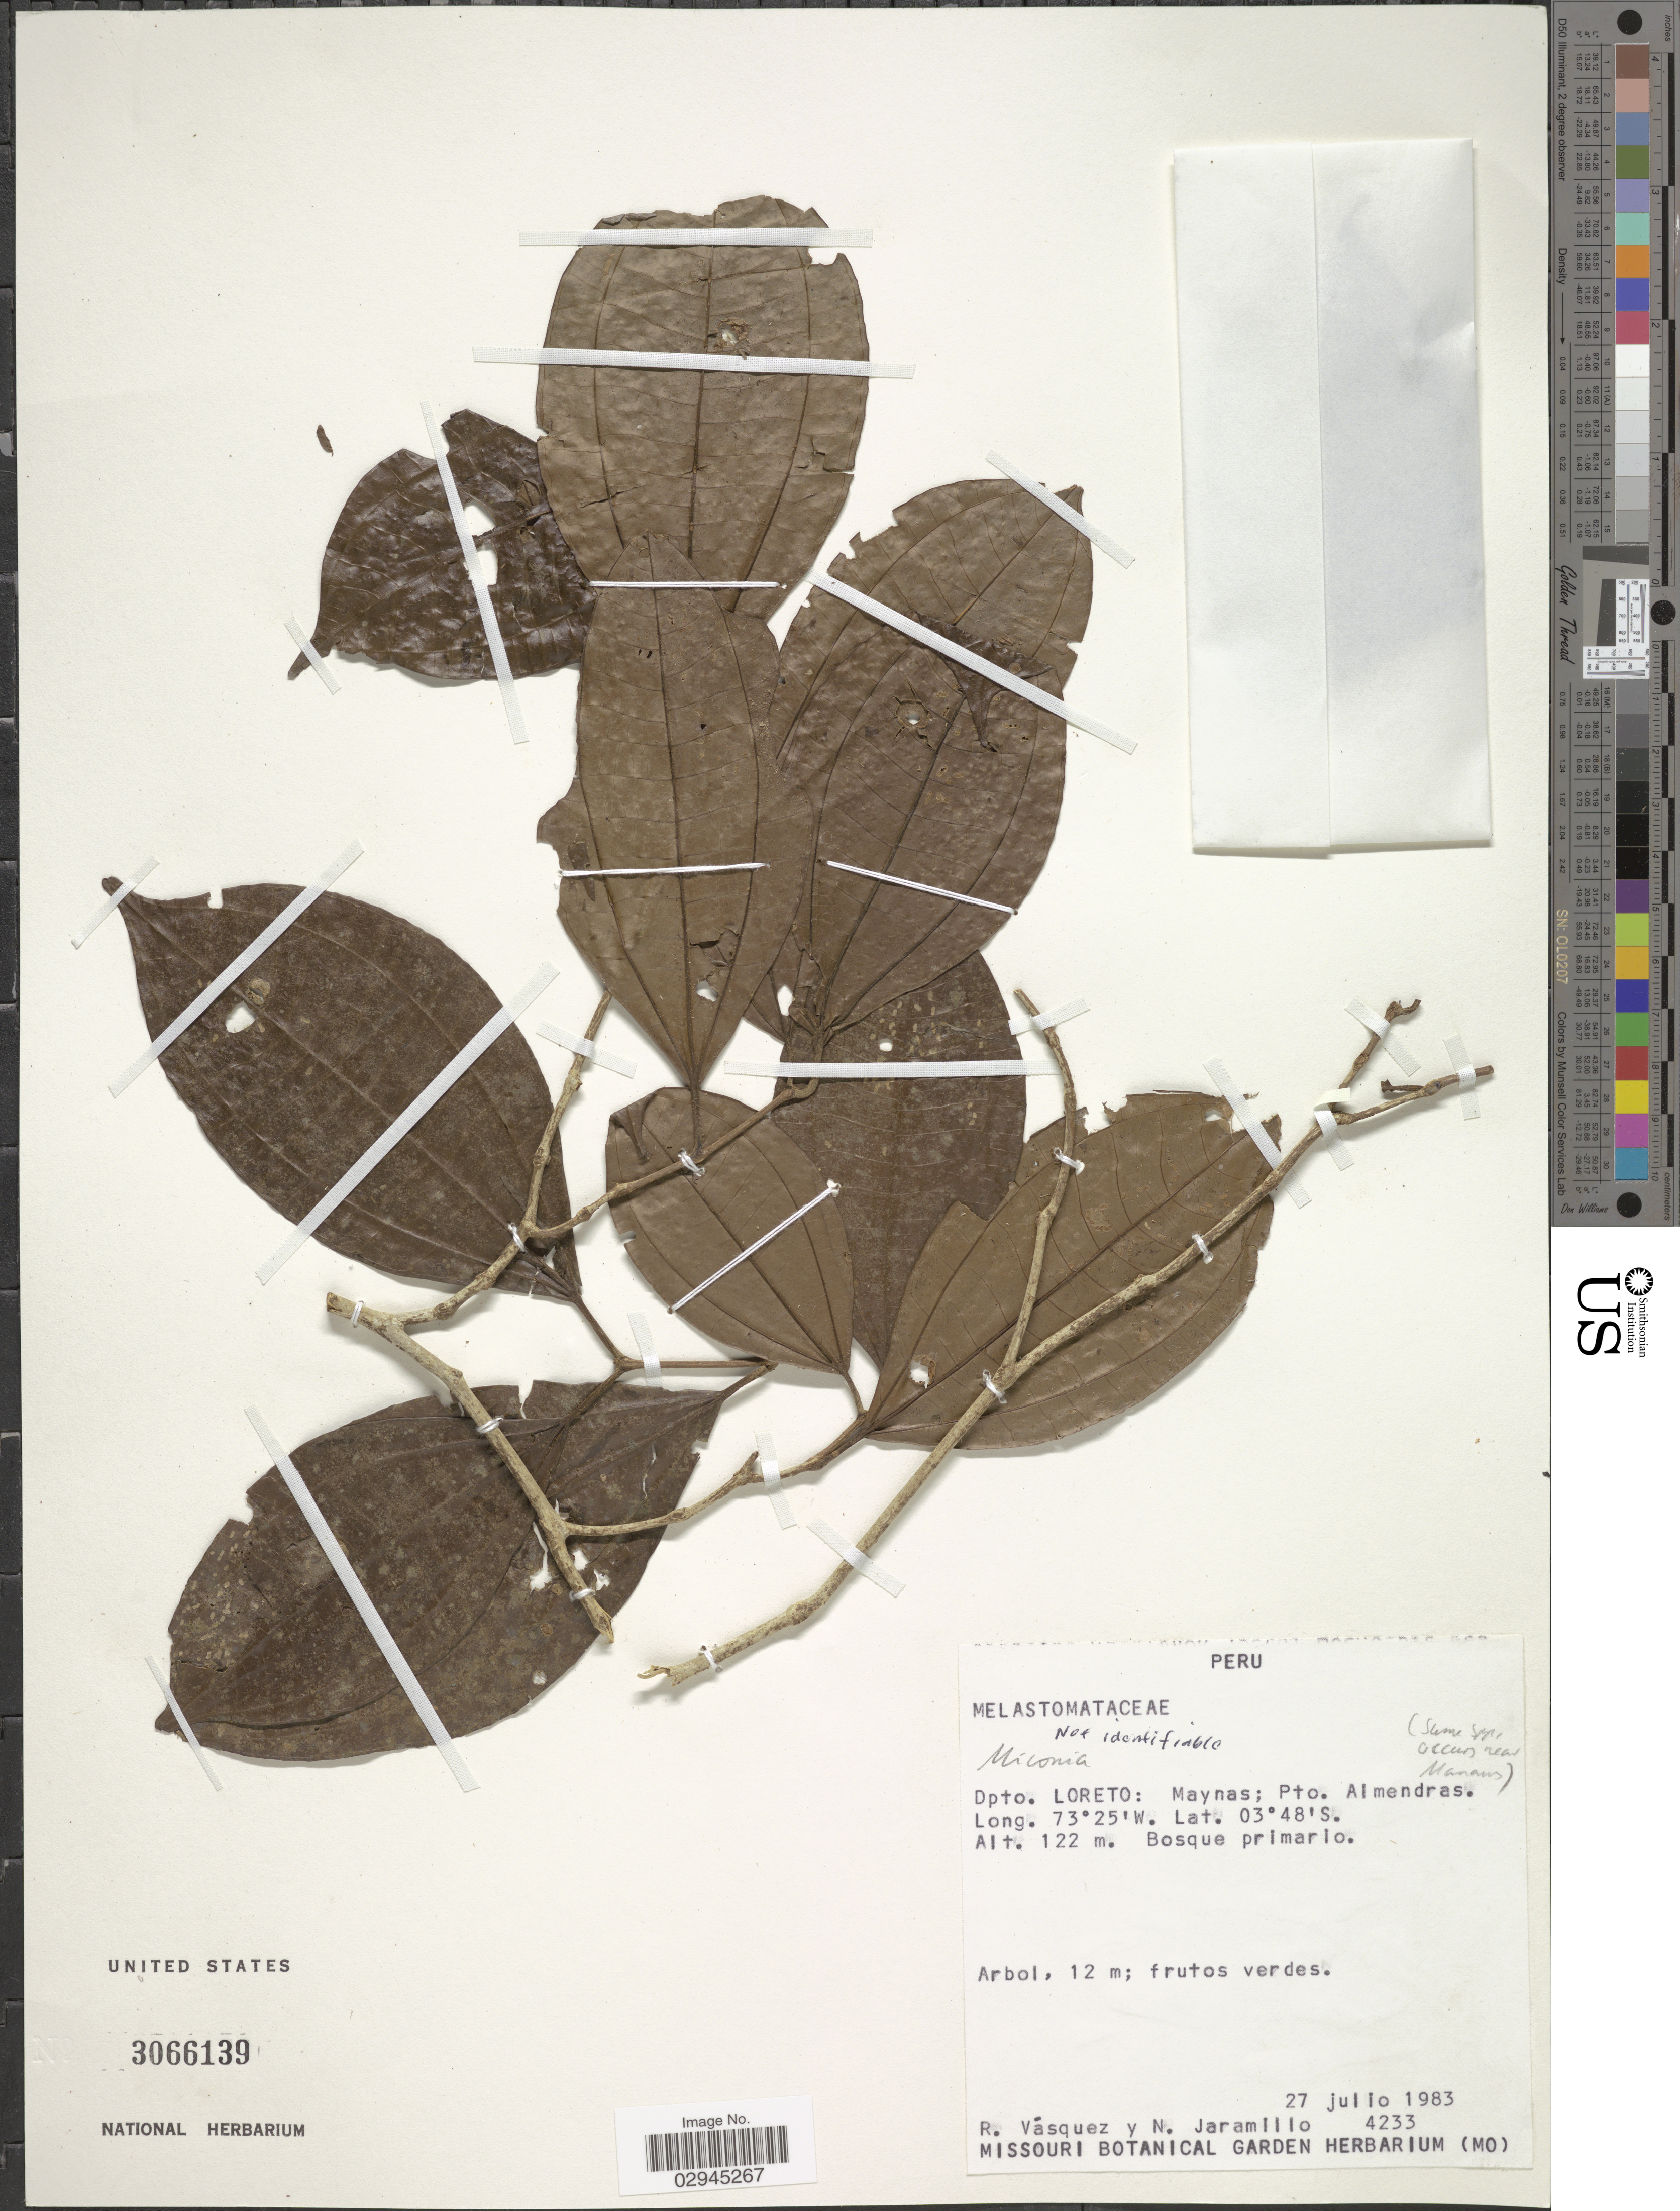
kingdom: Plantae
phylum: Tracheophyta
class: Magnoliopsida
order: Myrtales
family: Melastomataceae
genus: Miconia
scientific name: Miconia sp.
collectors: R. Vásquez & N. Jaramillo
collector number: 4233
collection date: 1983-07-27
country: Peru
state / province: Loreto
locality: Dpto. Loreto: Maynas; Pto. Almendras.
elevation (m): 122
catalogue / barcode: US 3066139